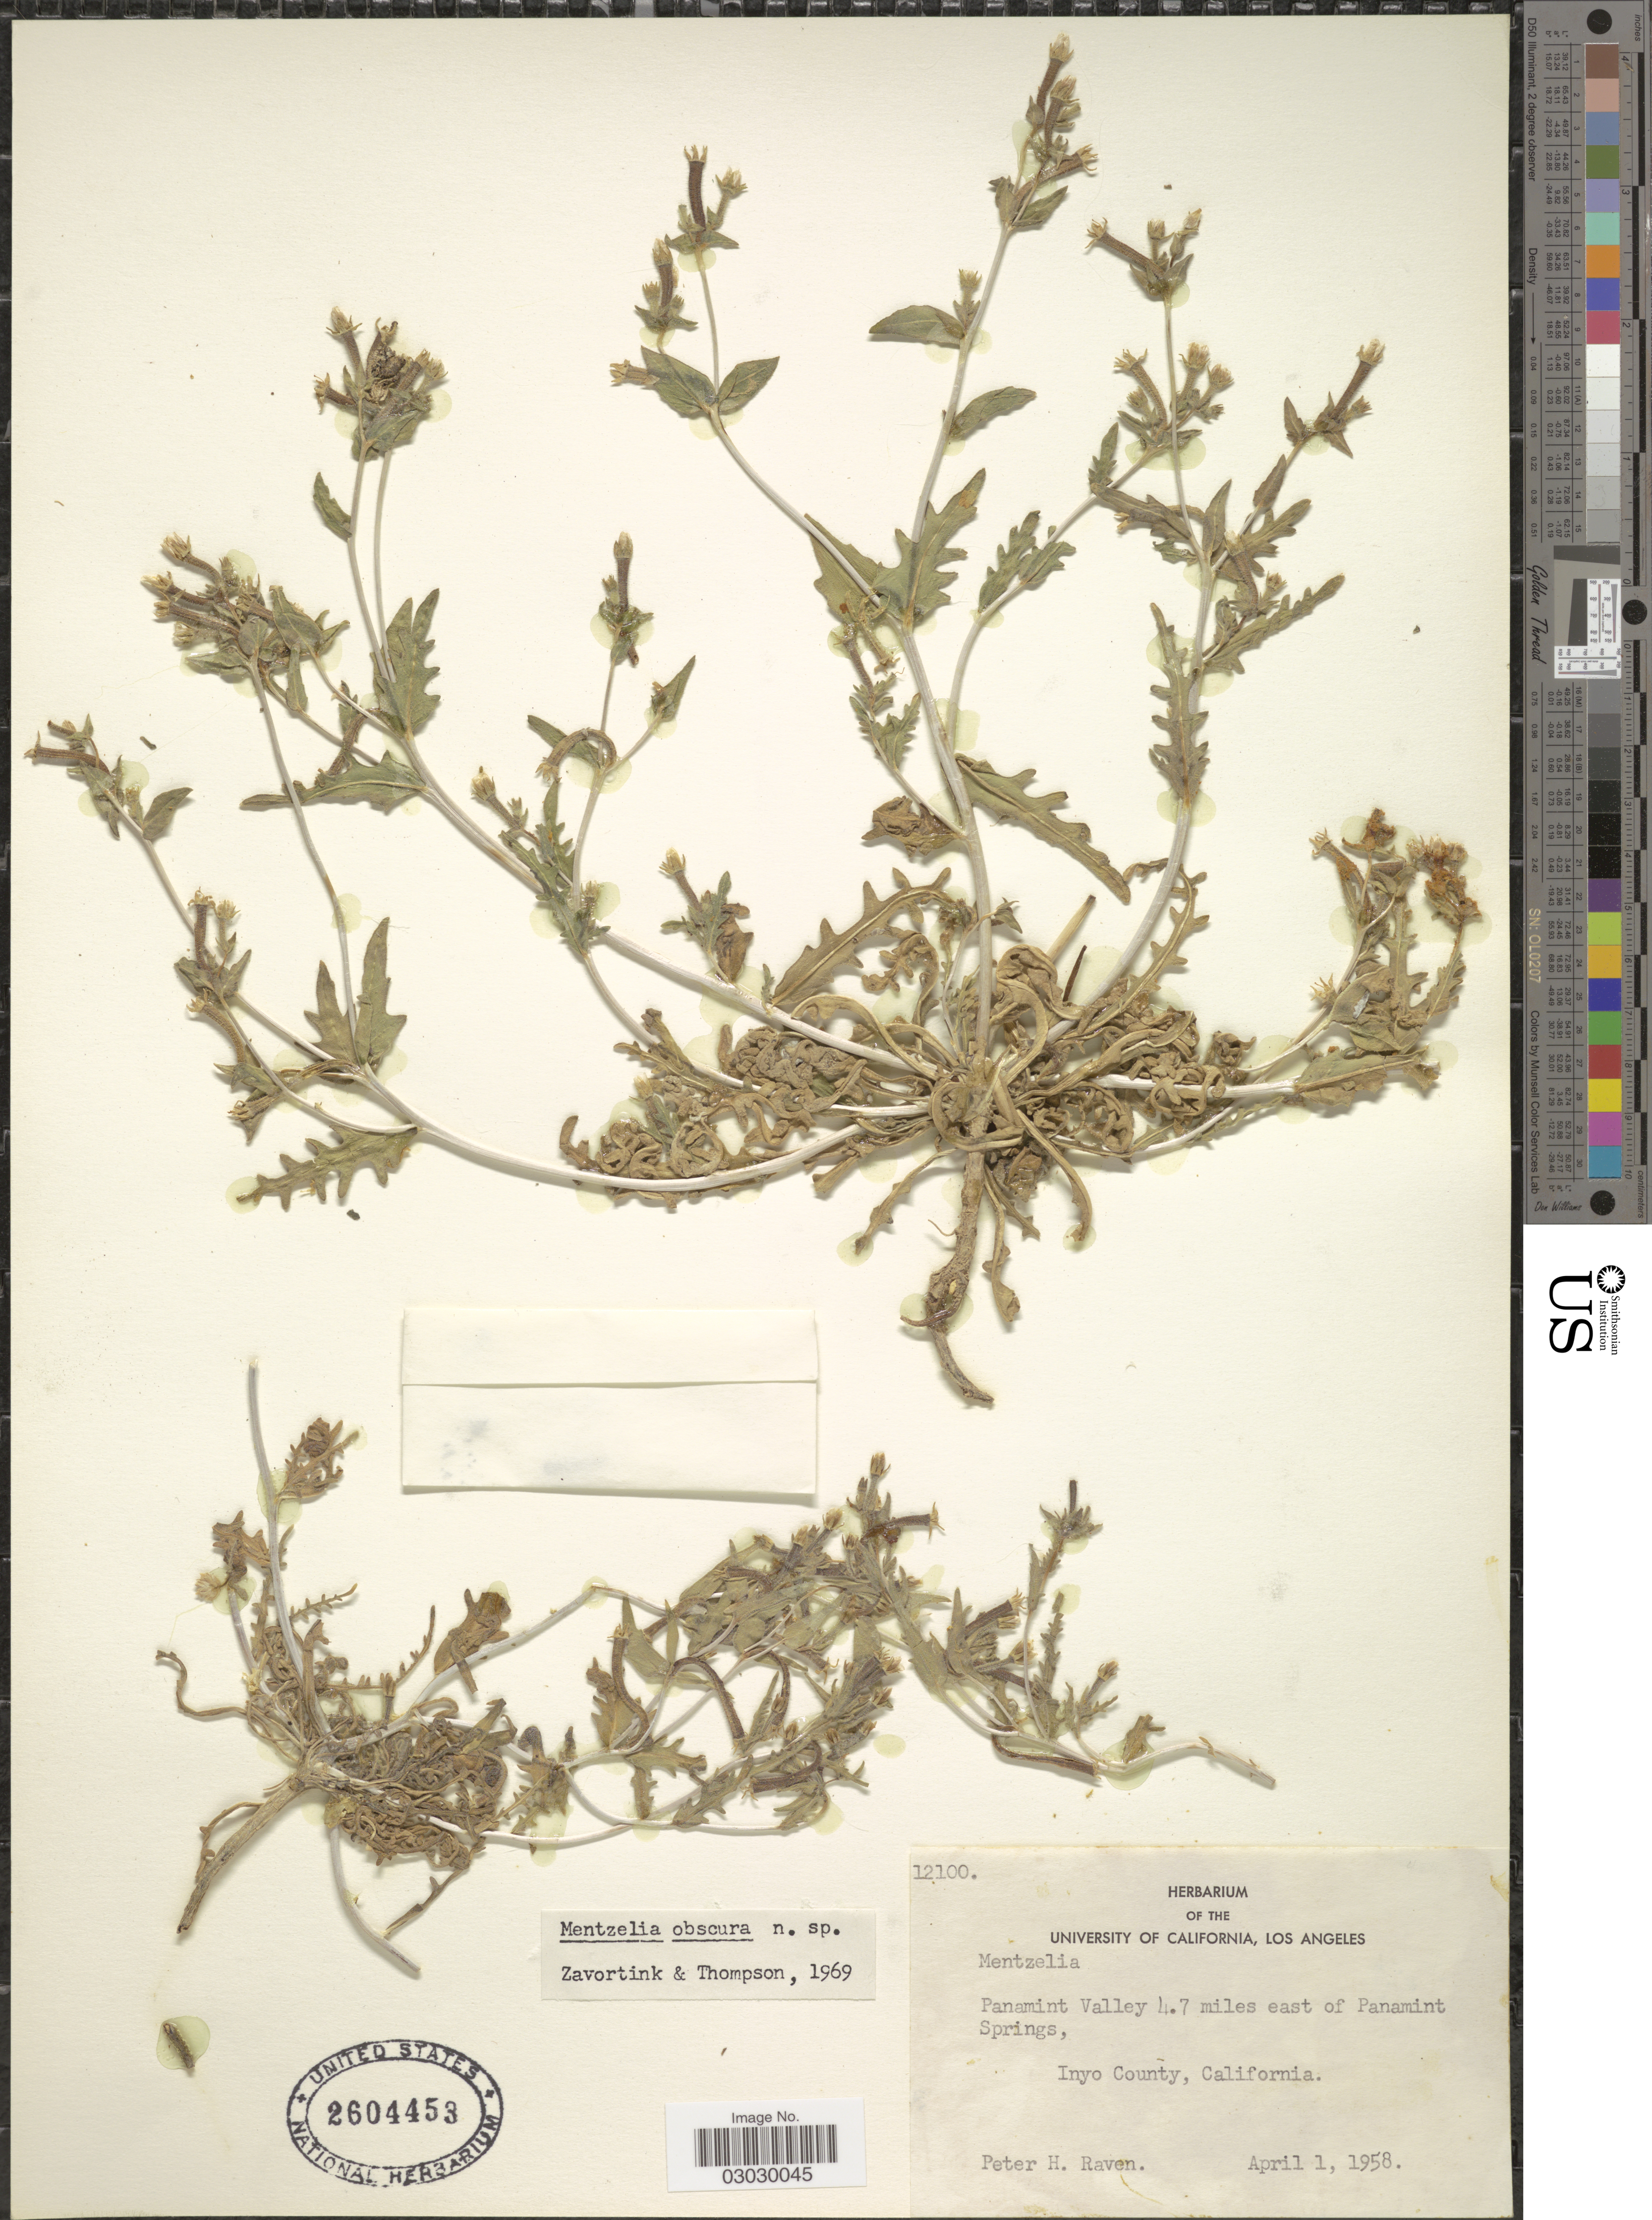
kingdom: Plantae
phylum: Tracheophyta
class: Magnoliopsida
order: Cornales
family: Loasaceae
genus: Mentzelia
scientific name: Mentzelia obscura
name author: H.J. Thomps. & J.E. Roberts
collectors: P. Raven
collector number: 12100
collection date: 1958-04-01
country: United States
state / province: California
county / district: Inyo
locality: Panamint Valley 4.7 miles east of Panamint Springs, Inyo County.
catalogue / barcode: US 2604453